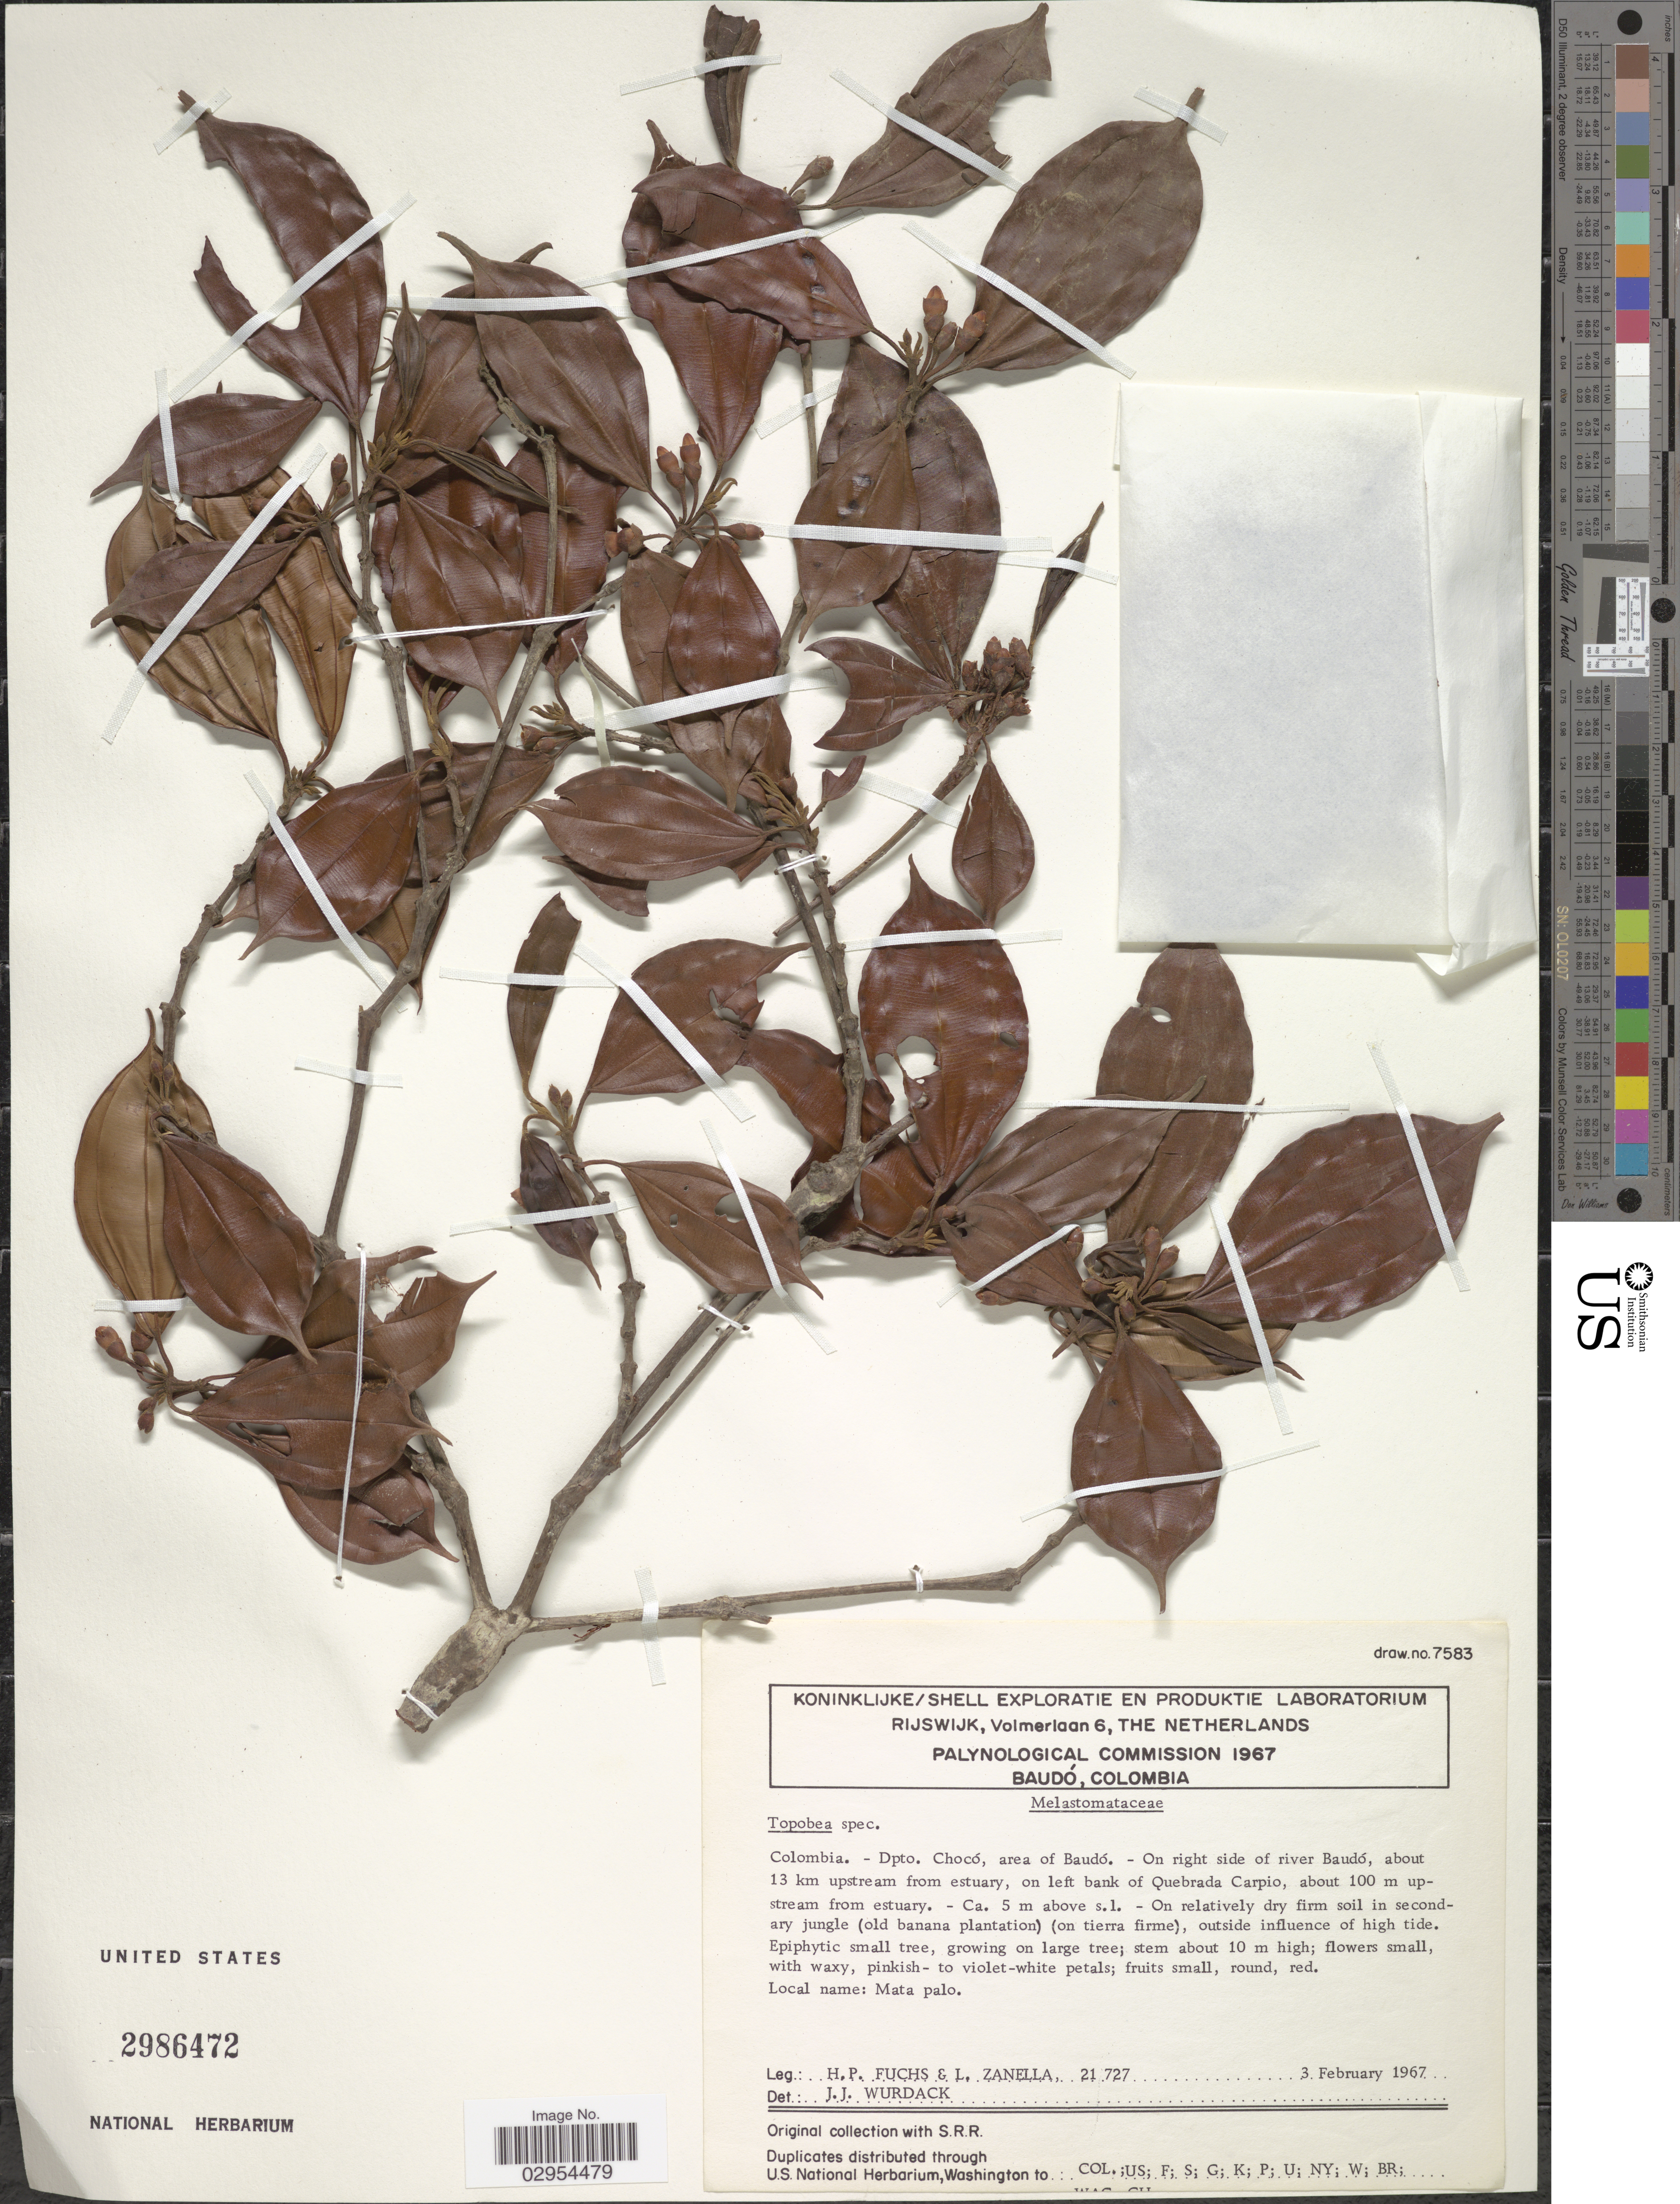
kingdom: Plantae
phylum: Tracheophyta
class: Magnoliopsida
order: Myrtales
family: Melastomataceae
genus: Topobea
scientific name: Topobea sp.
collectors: H. P. Fuchs & L. Zanella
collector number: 21727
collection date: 1967-02-03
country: Colombia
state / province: Chocó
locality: Dpto. Chocó, area of Baudó. - On right side of river Baudó, about 13 km upstream from estuary, on left bank of Quebrada Carpio, about 100 m upstream from estuary. - Ca. 5 m above s.1.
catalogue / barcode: US 2986472